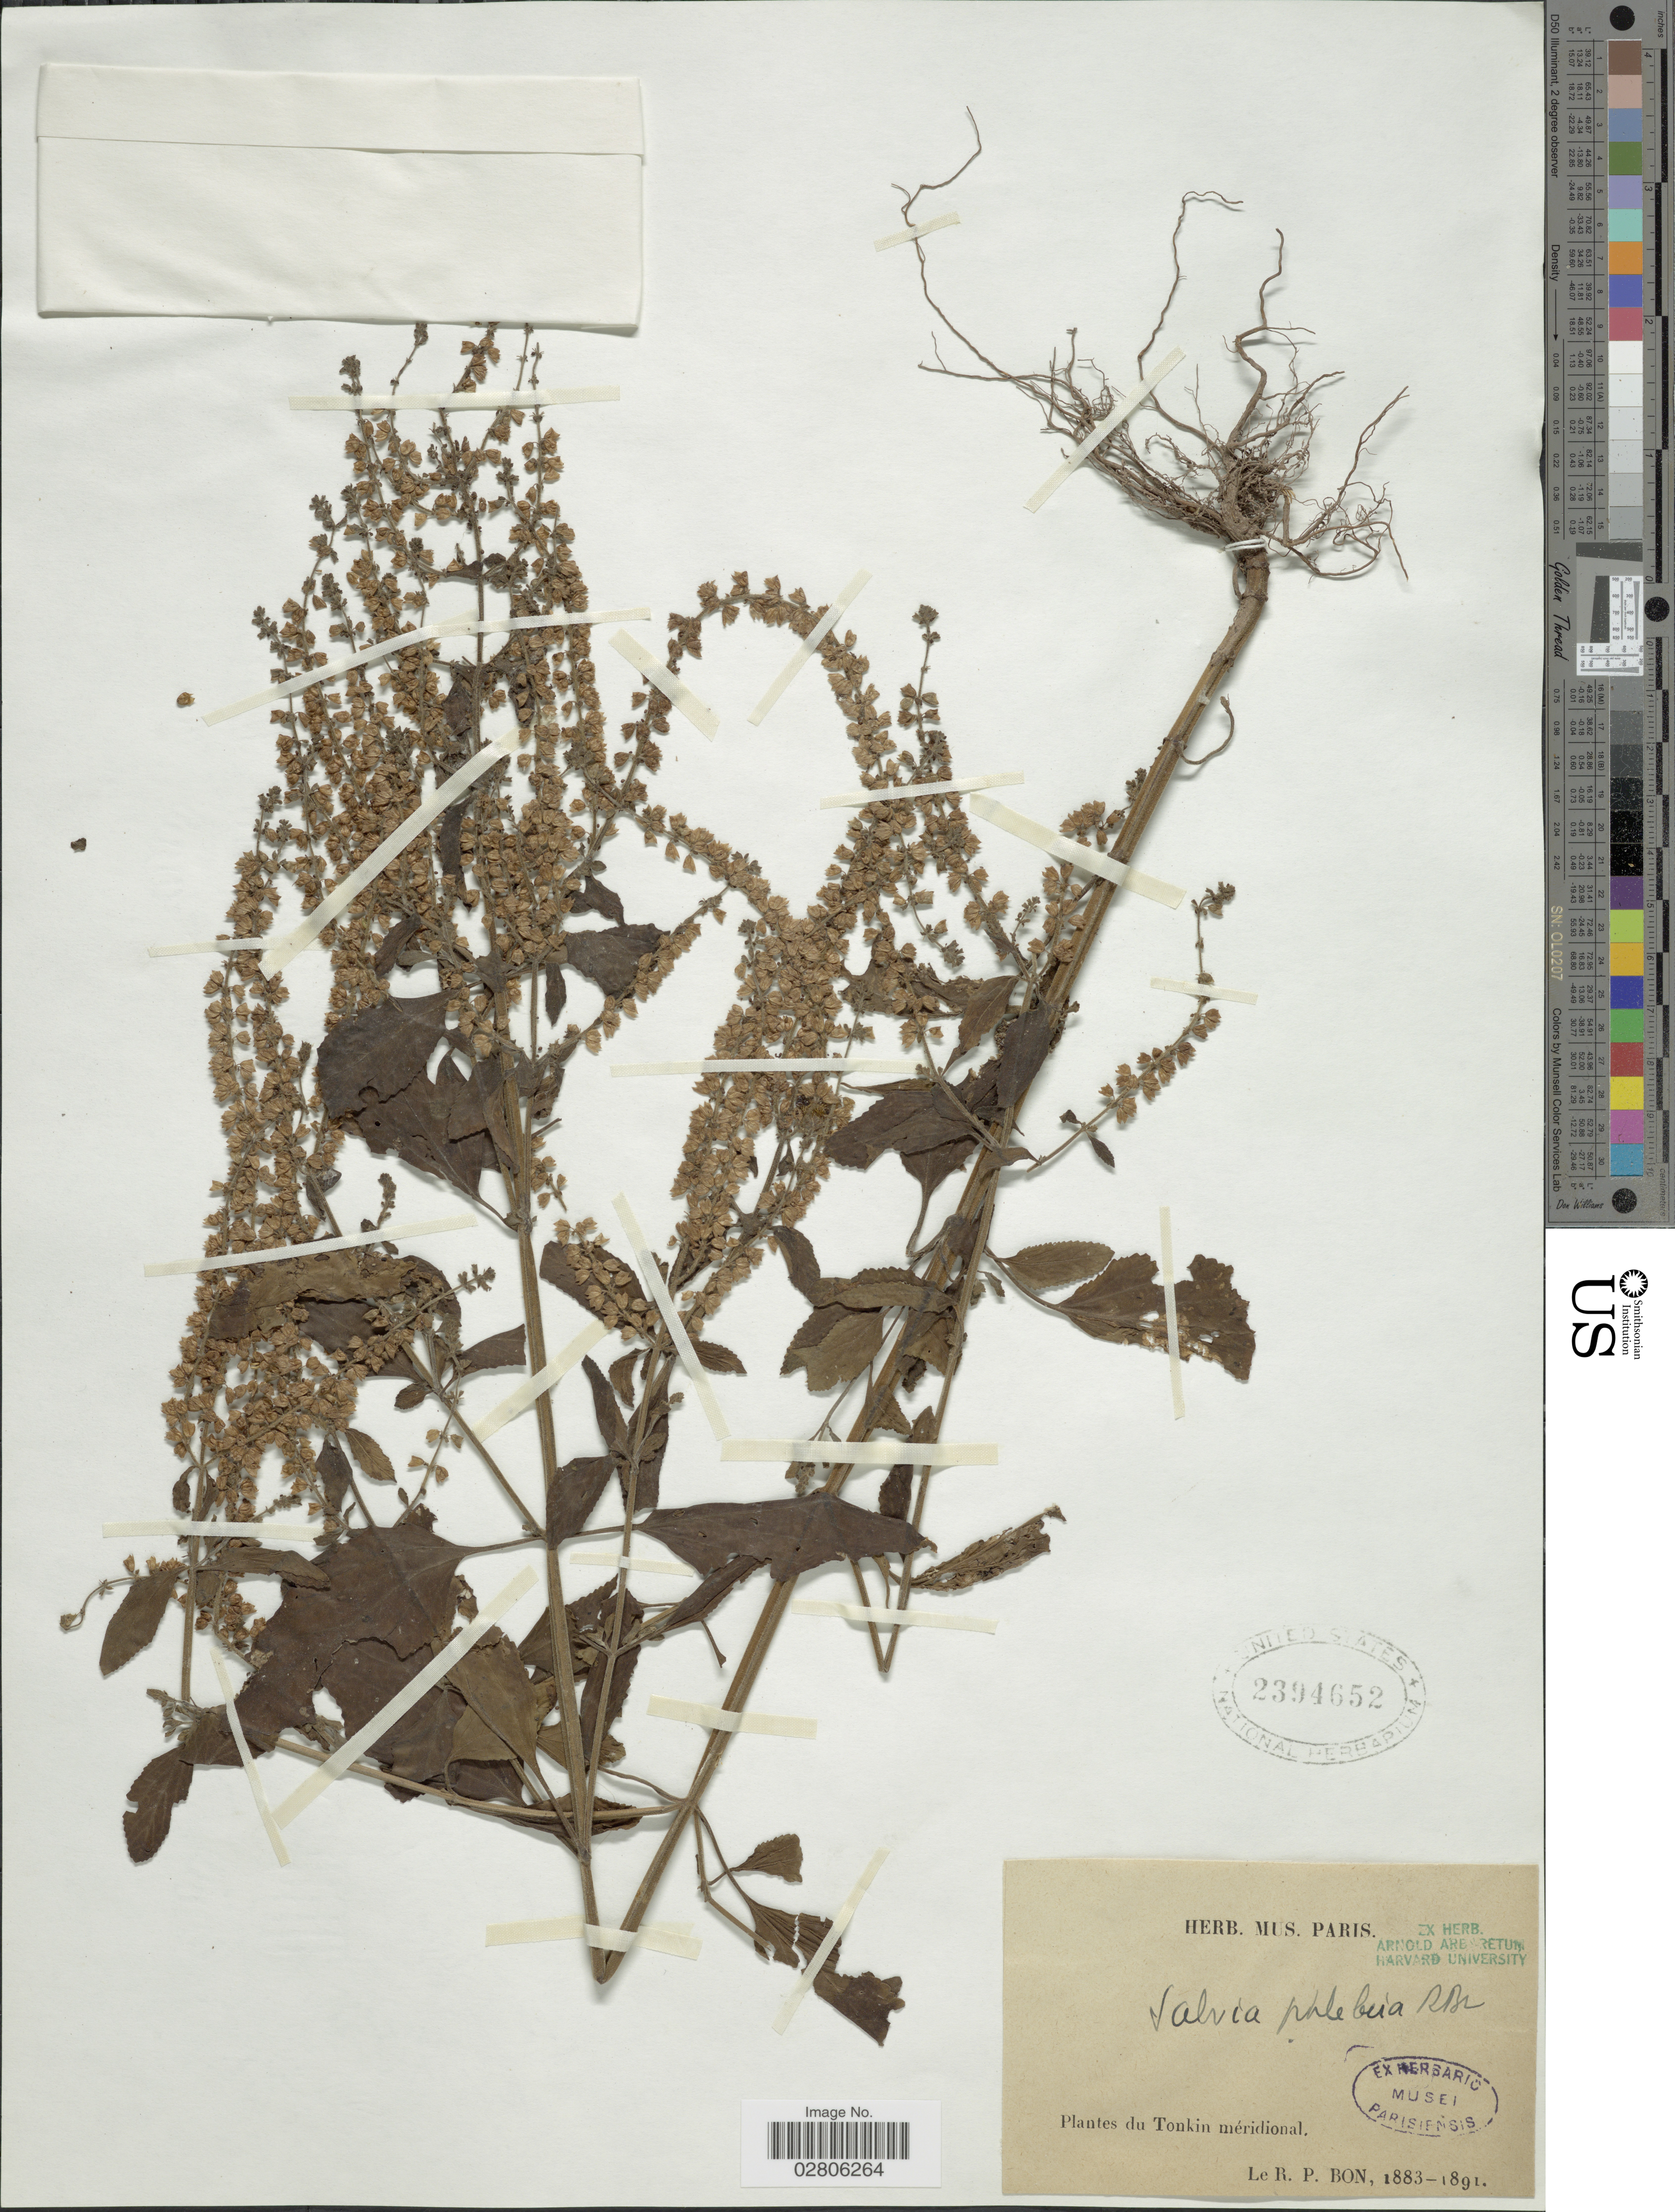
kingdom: Plantae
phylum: Tracheophyta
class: Magnoliopsida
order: Lamiales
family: Lamiaceae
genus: Salvia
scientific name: Salvia plebeia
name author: R. Br.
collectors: R. Bon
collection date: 1883/1891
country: Vietnam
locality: Tonkin méridional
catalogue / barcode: US 2394652